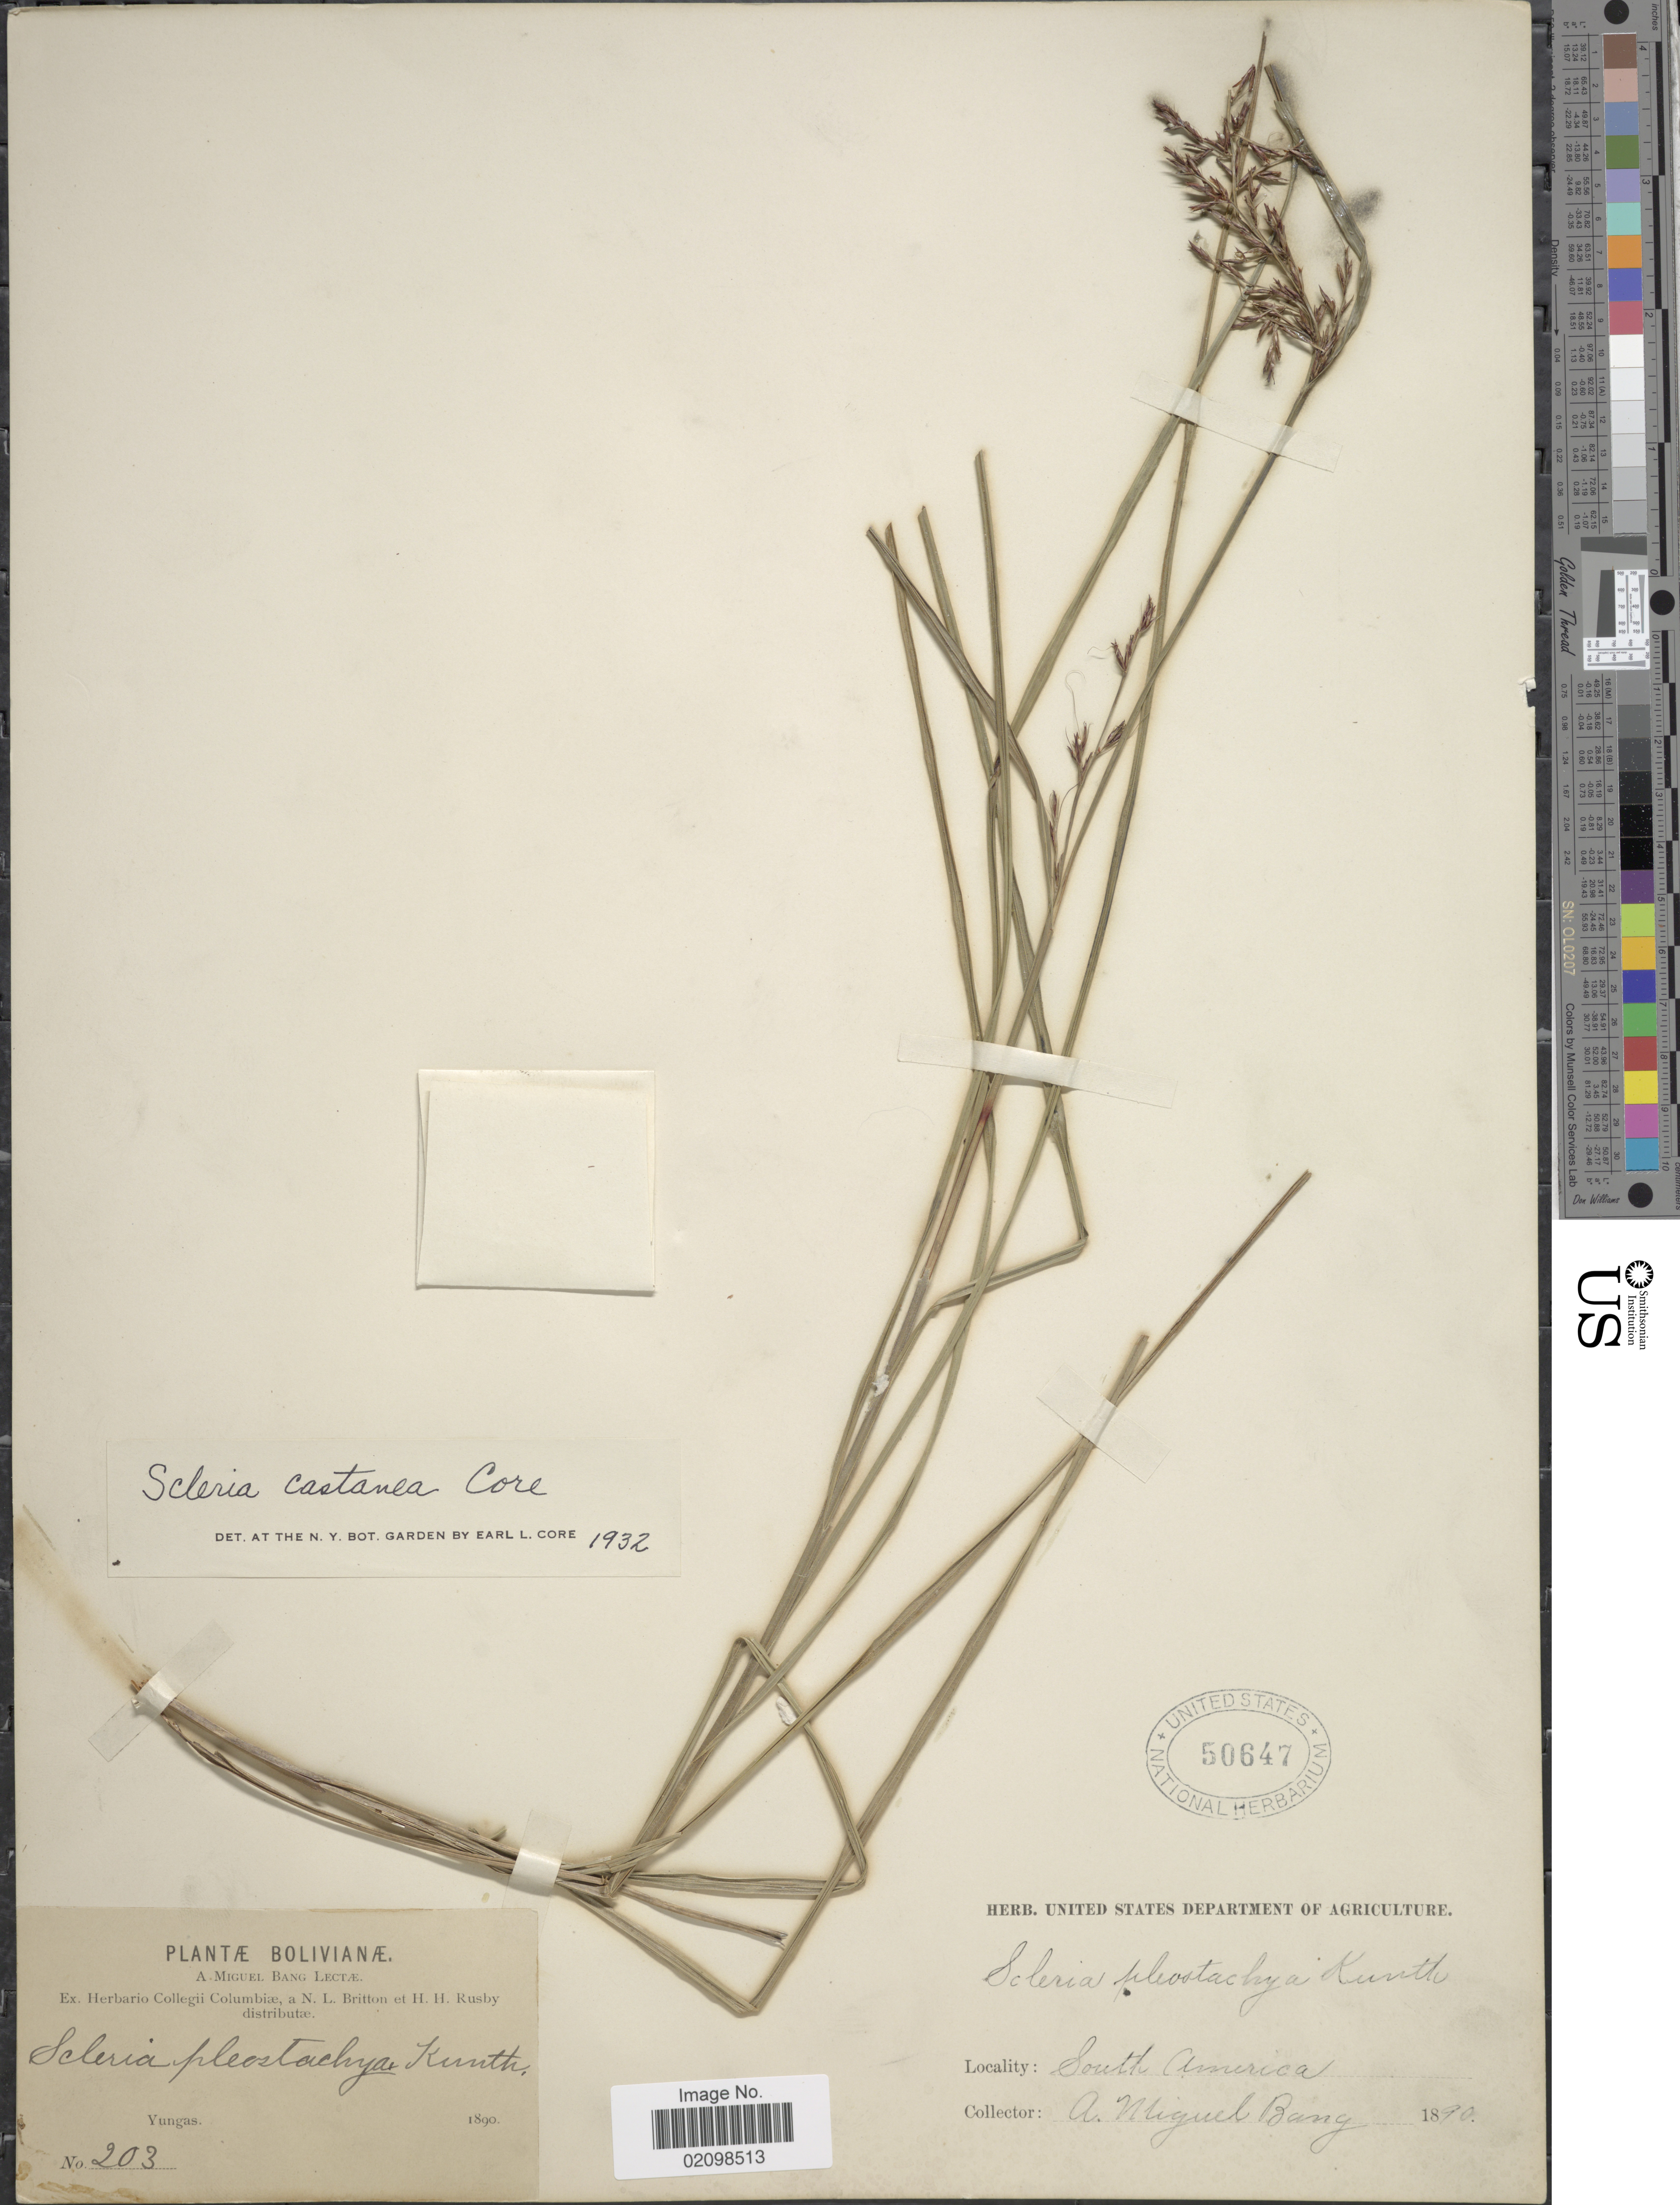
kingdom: Plantae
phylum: Tracheophyta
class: Liliopsida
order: Poales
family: Cyperaceae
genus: Scleria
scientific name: Scleria castanea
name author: Core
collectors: M. Bang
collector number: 203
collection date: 1890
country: Bolivia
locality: Yungas. South America.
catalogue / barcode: US 50647